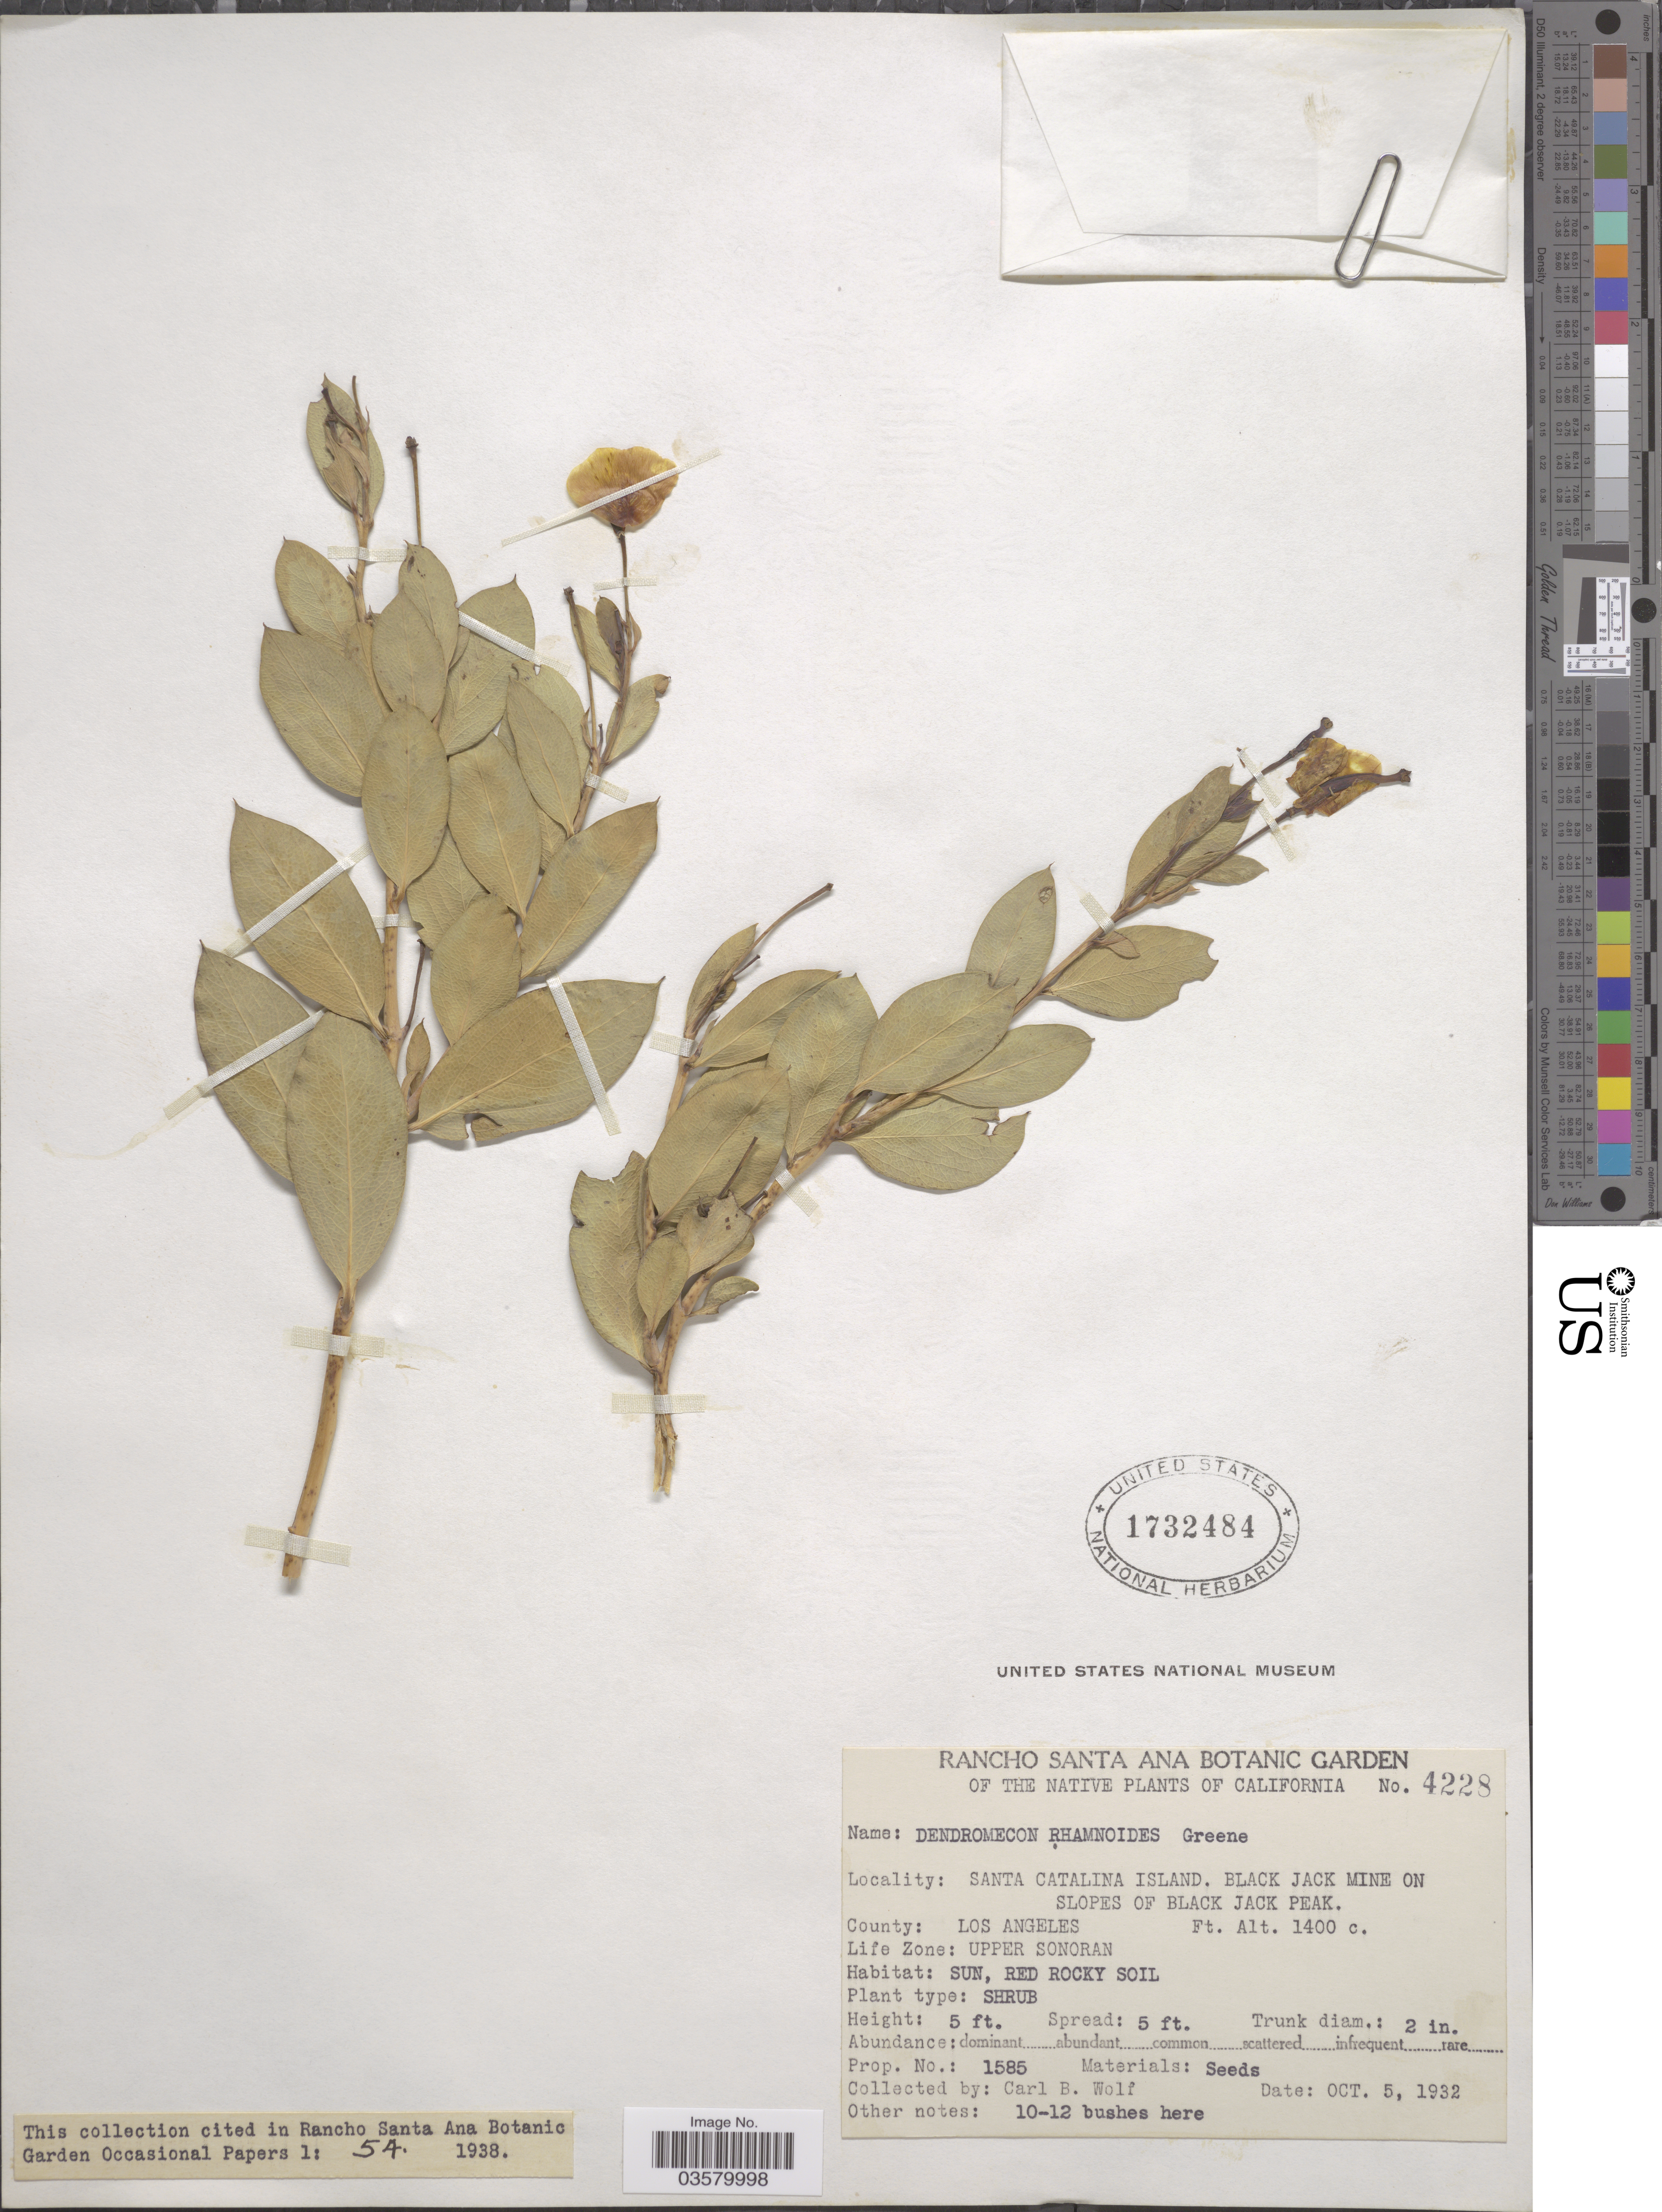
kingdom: Plantae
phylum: Tracheophyta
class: Magnoliopsida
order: Ranunculales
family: Papaveraceae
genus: Dendromecon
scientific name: Dendromecon rigida subsp. rhamnoides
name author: (Greene) Thorne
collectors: C. B. Wolf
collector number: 4228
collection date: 1932-10-05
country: United States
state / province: California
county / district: Los Angeles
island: Santa Catalina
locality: Santa Catalina Island. Black Jack Mine on Slopes of Black Jack Peak. County: Los Angeles, Life Zone: Upper Sonoran.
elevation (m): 427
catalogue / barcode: US 1732484